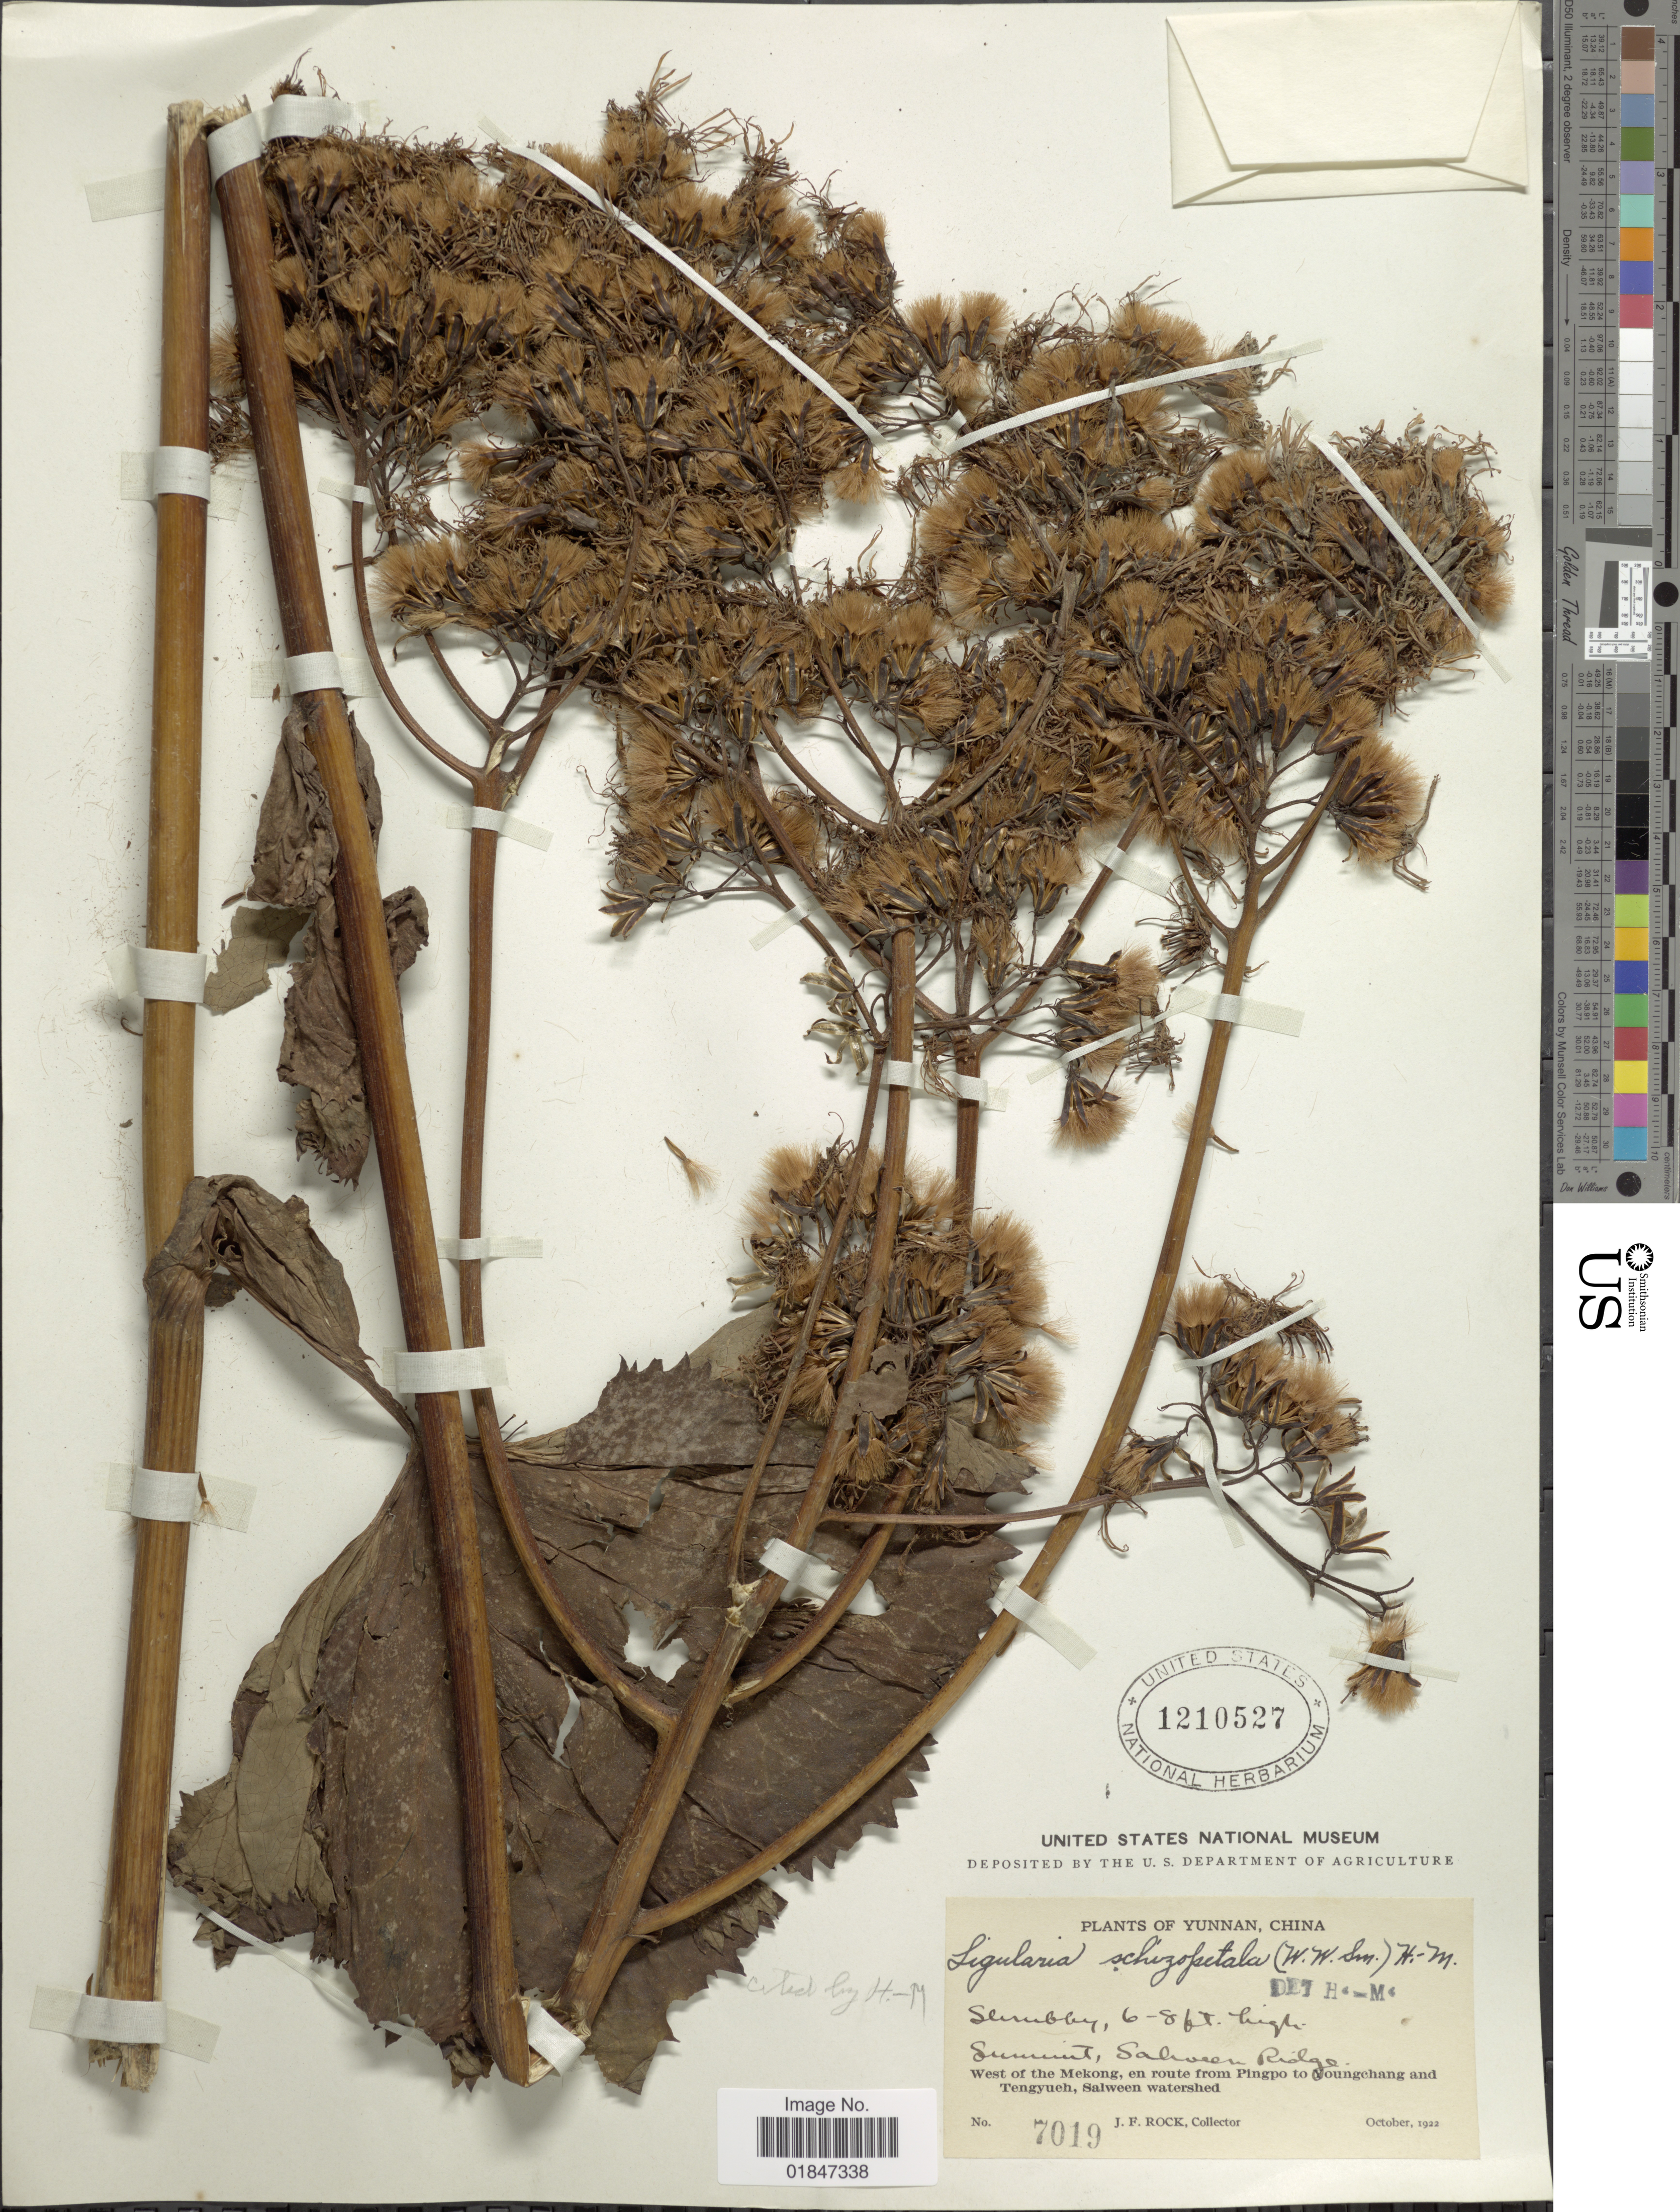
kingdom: Plantae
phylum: Tracheophyta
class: Magnoliopsida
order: Asterales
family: Asteraceae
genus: Ligularia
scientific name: Ligularia schizopetala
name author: W.W. Sm.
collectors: J. Rock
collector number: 7019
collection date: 1922-10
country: China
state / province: Yunnan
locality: Summit, Salween Ridge, West of Mekong, en route from Pingpo to Youngchang and Tengyueh, Salween watershed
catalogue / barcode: US 1210527